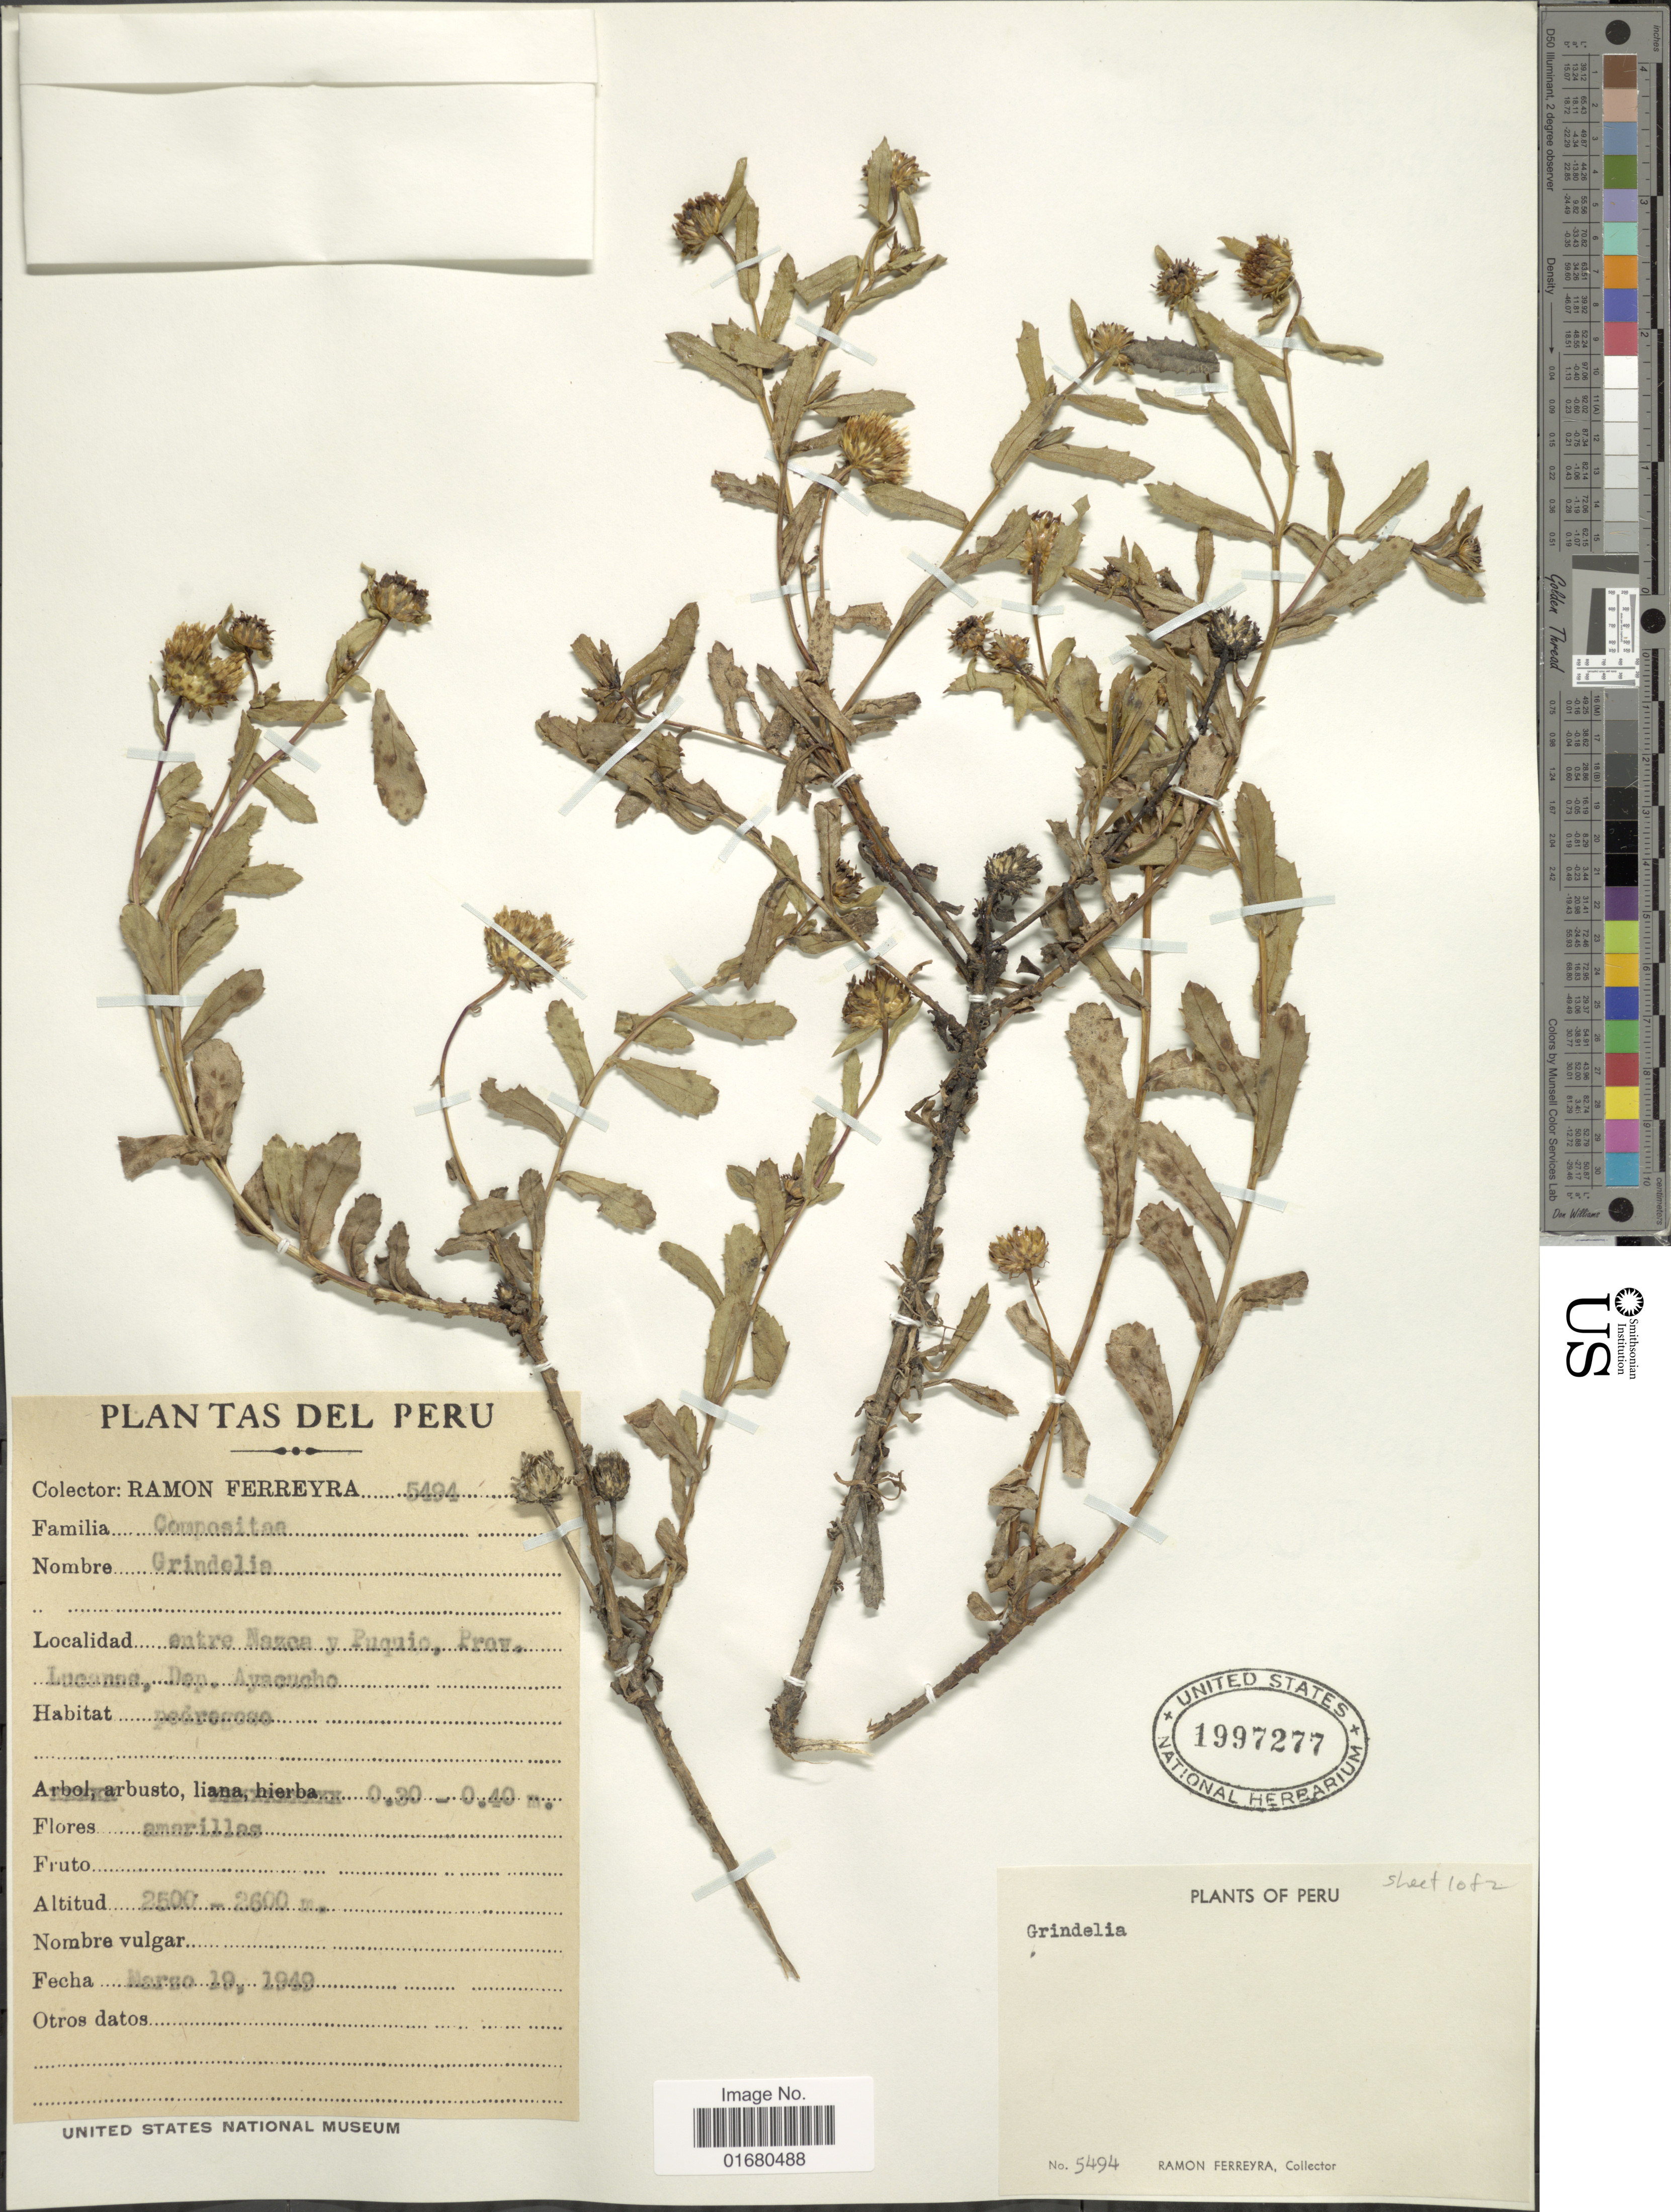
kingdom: Plantae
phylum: Tracheophyta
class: Magnoliopsida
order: Asterales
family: Asteraceae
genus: Grindelia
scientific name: Grindelia brachystephana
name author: Griseb.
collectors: R. A. Ferreyra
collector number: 5494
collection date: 1949-03-19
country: Peru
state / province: Ayacucho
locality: Entre Nazca y Puquio, Prov. Lucanas, Dep. Ayacucho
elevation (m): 2500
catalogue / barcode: US 1997277